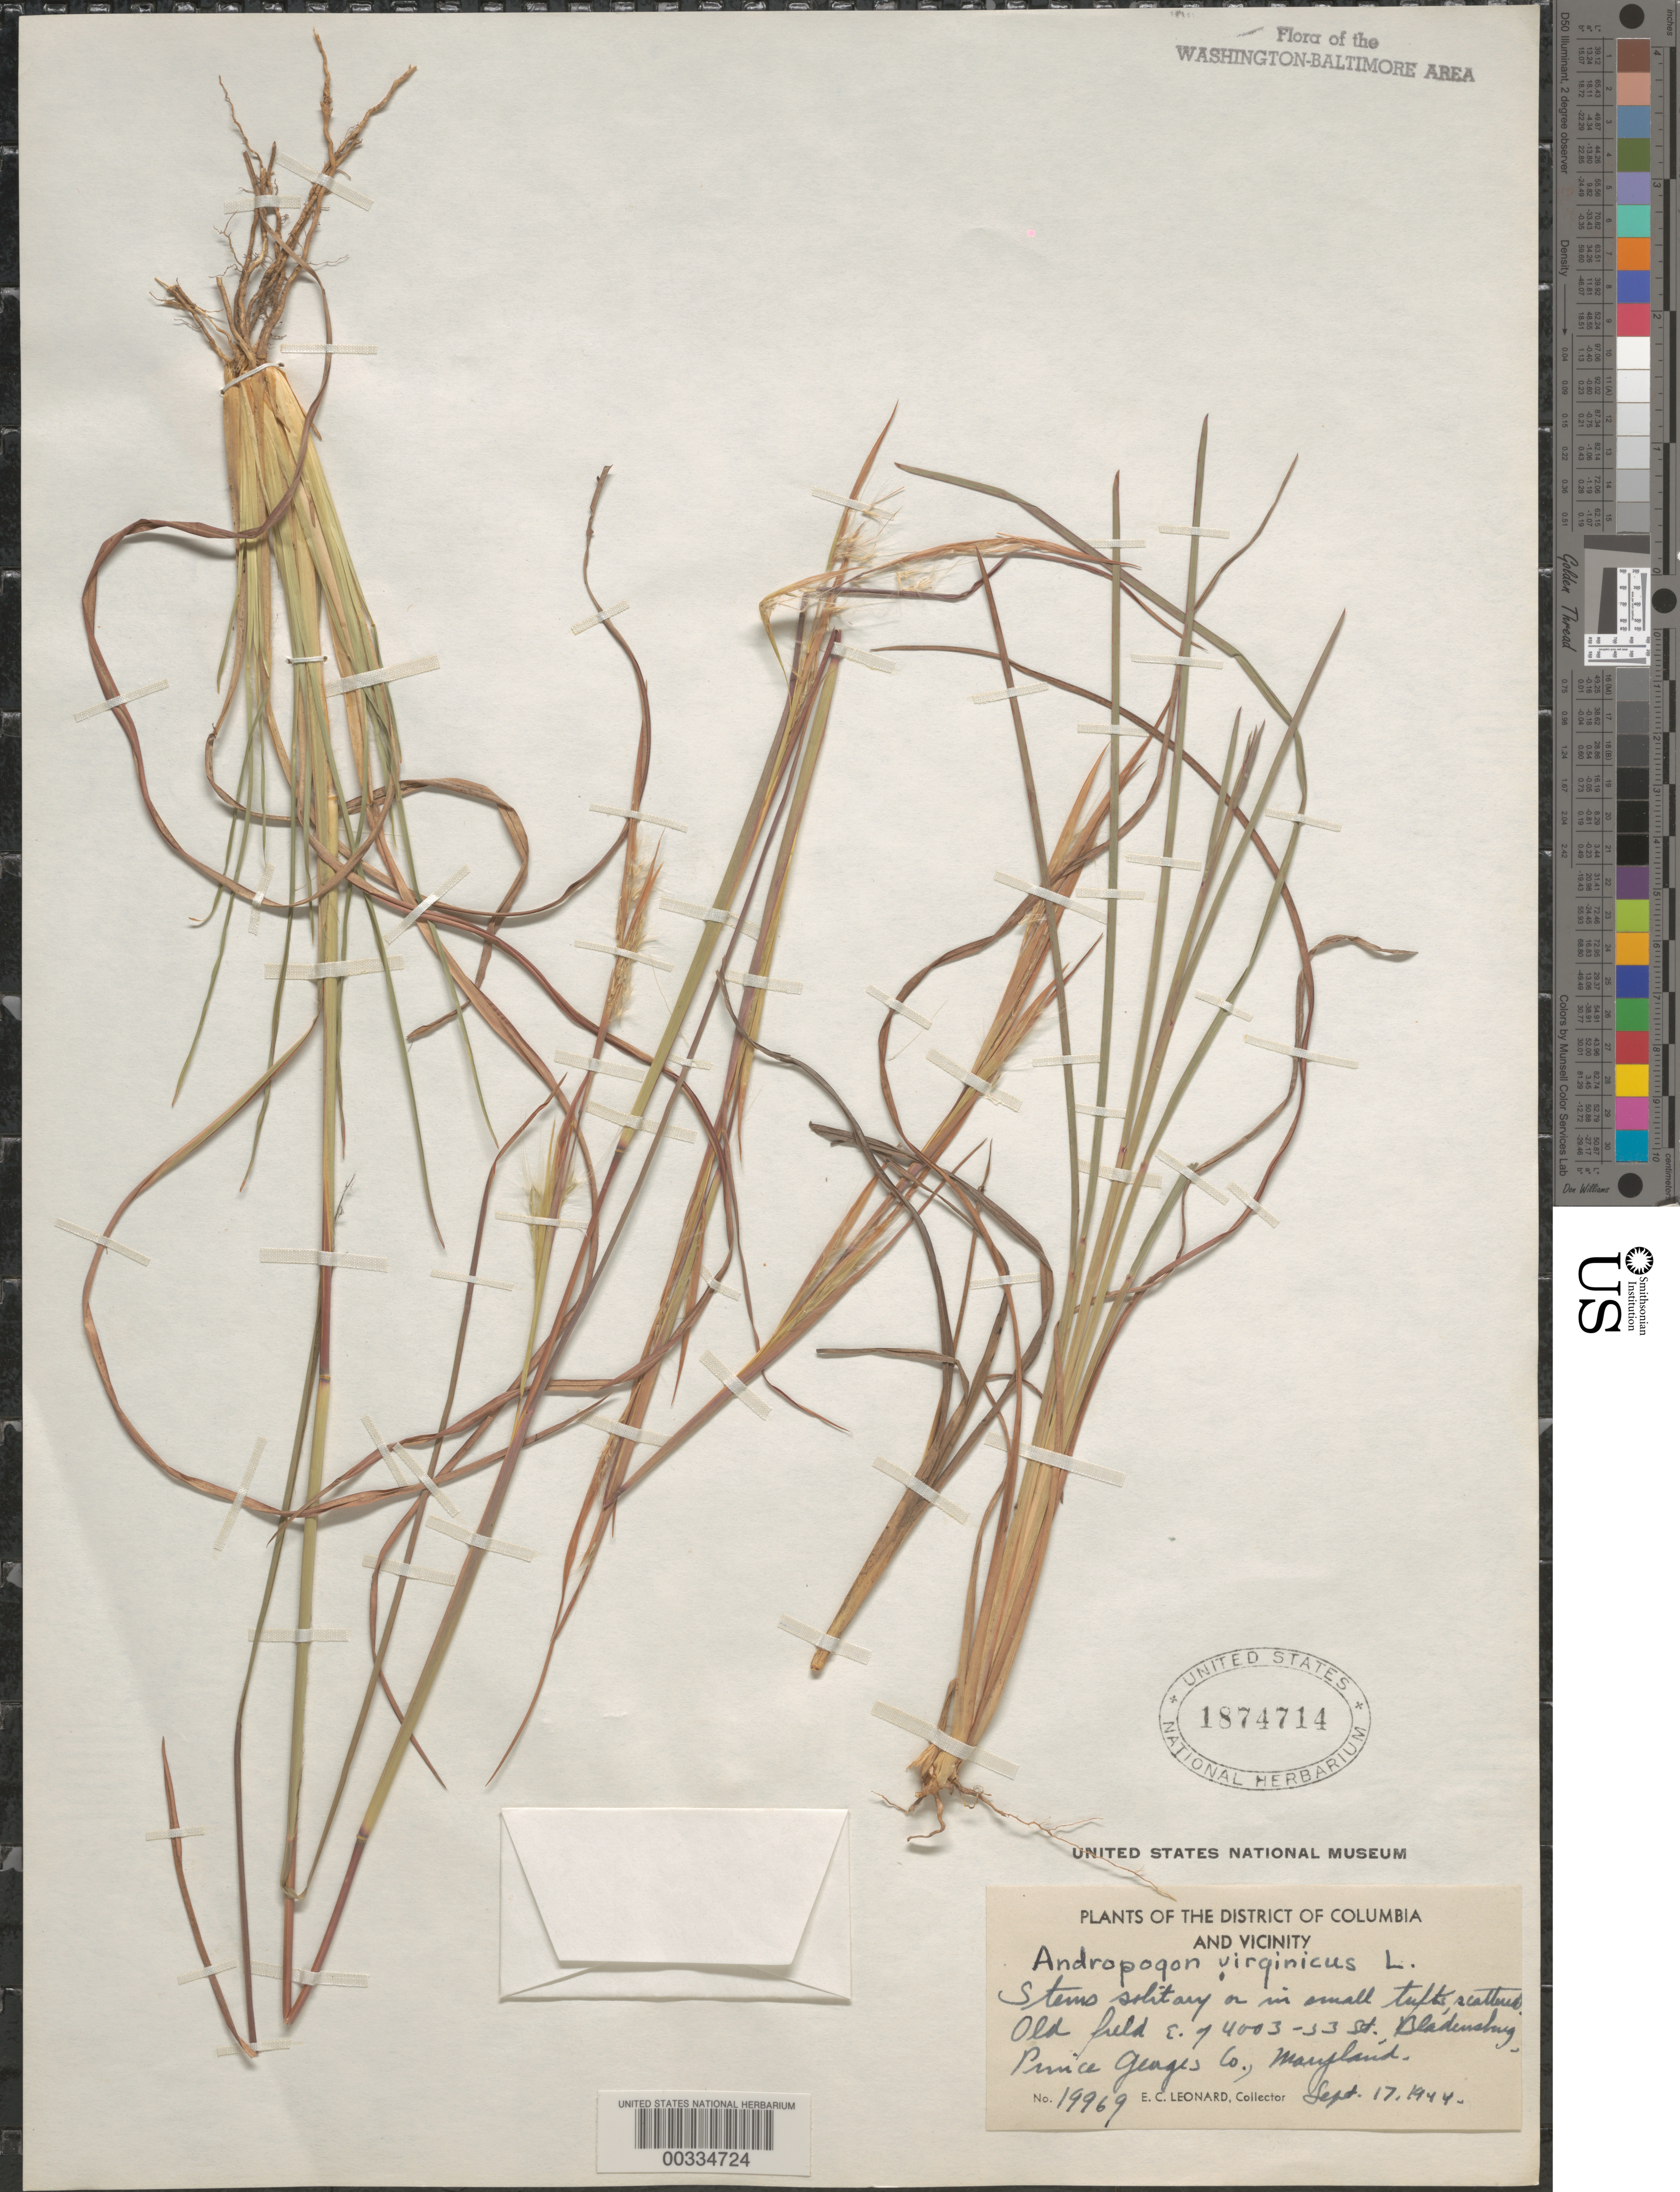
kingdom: Plantae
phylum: Tracheophyta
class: Liliopsida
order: Poales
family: Poaceae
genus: Andropogon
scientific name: Andropogon virginicus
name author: L.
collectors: E. C. Leonard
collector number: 19969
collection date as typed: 17 Sep 1944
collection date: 1944-09-17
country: United States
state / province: Maryland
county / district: Prince George's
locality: Bladensburg, 4003 53rd St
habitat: Old field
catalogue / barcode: US 1874714